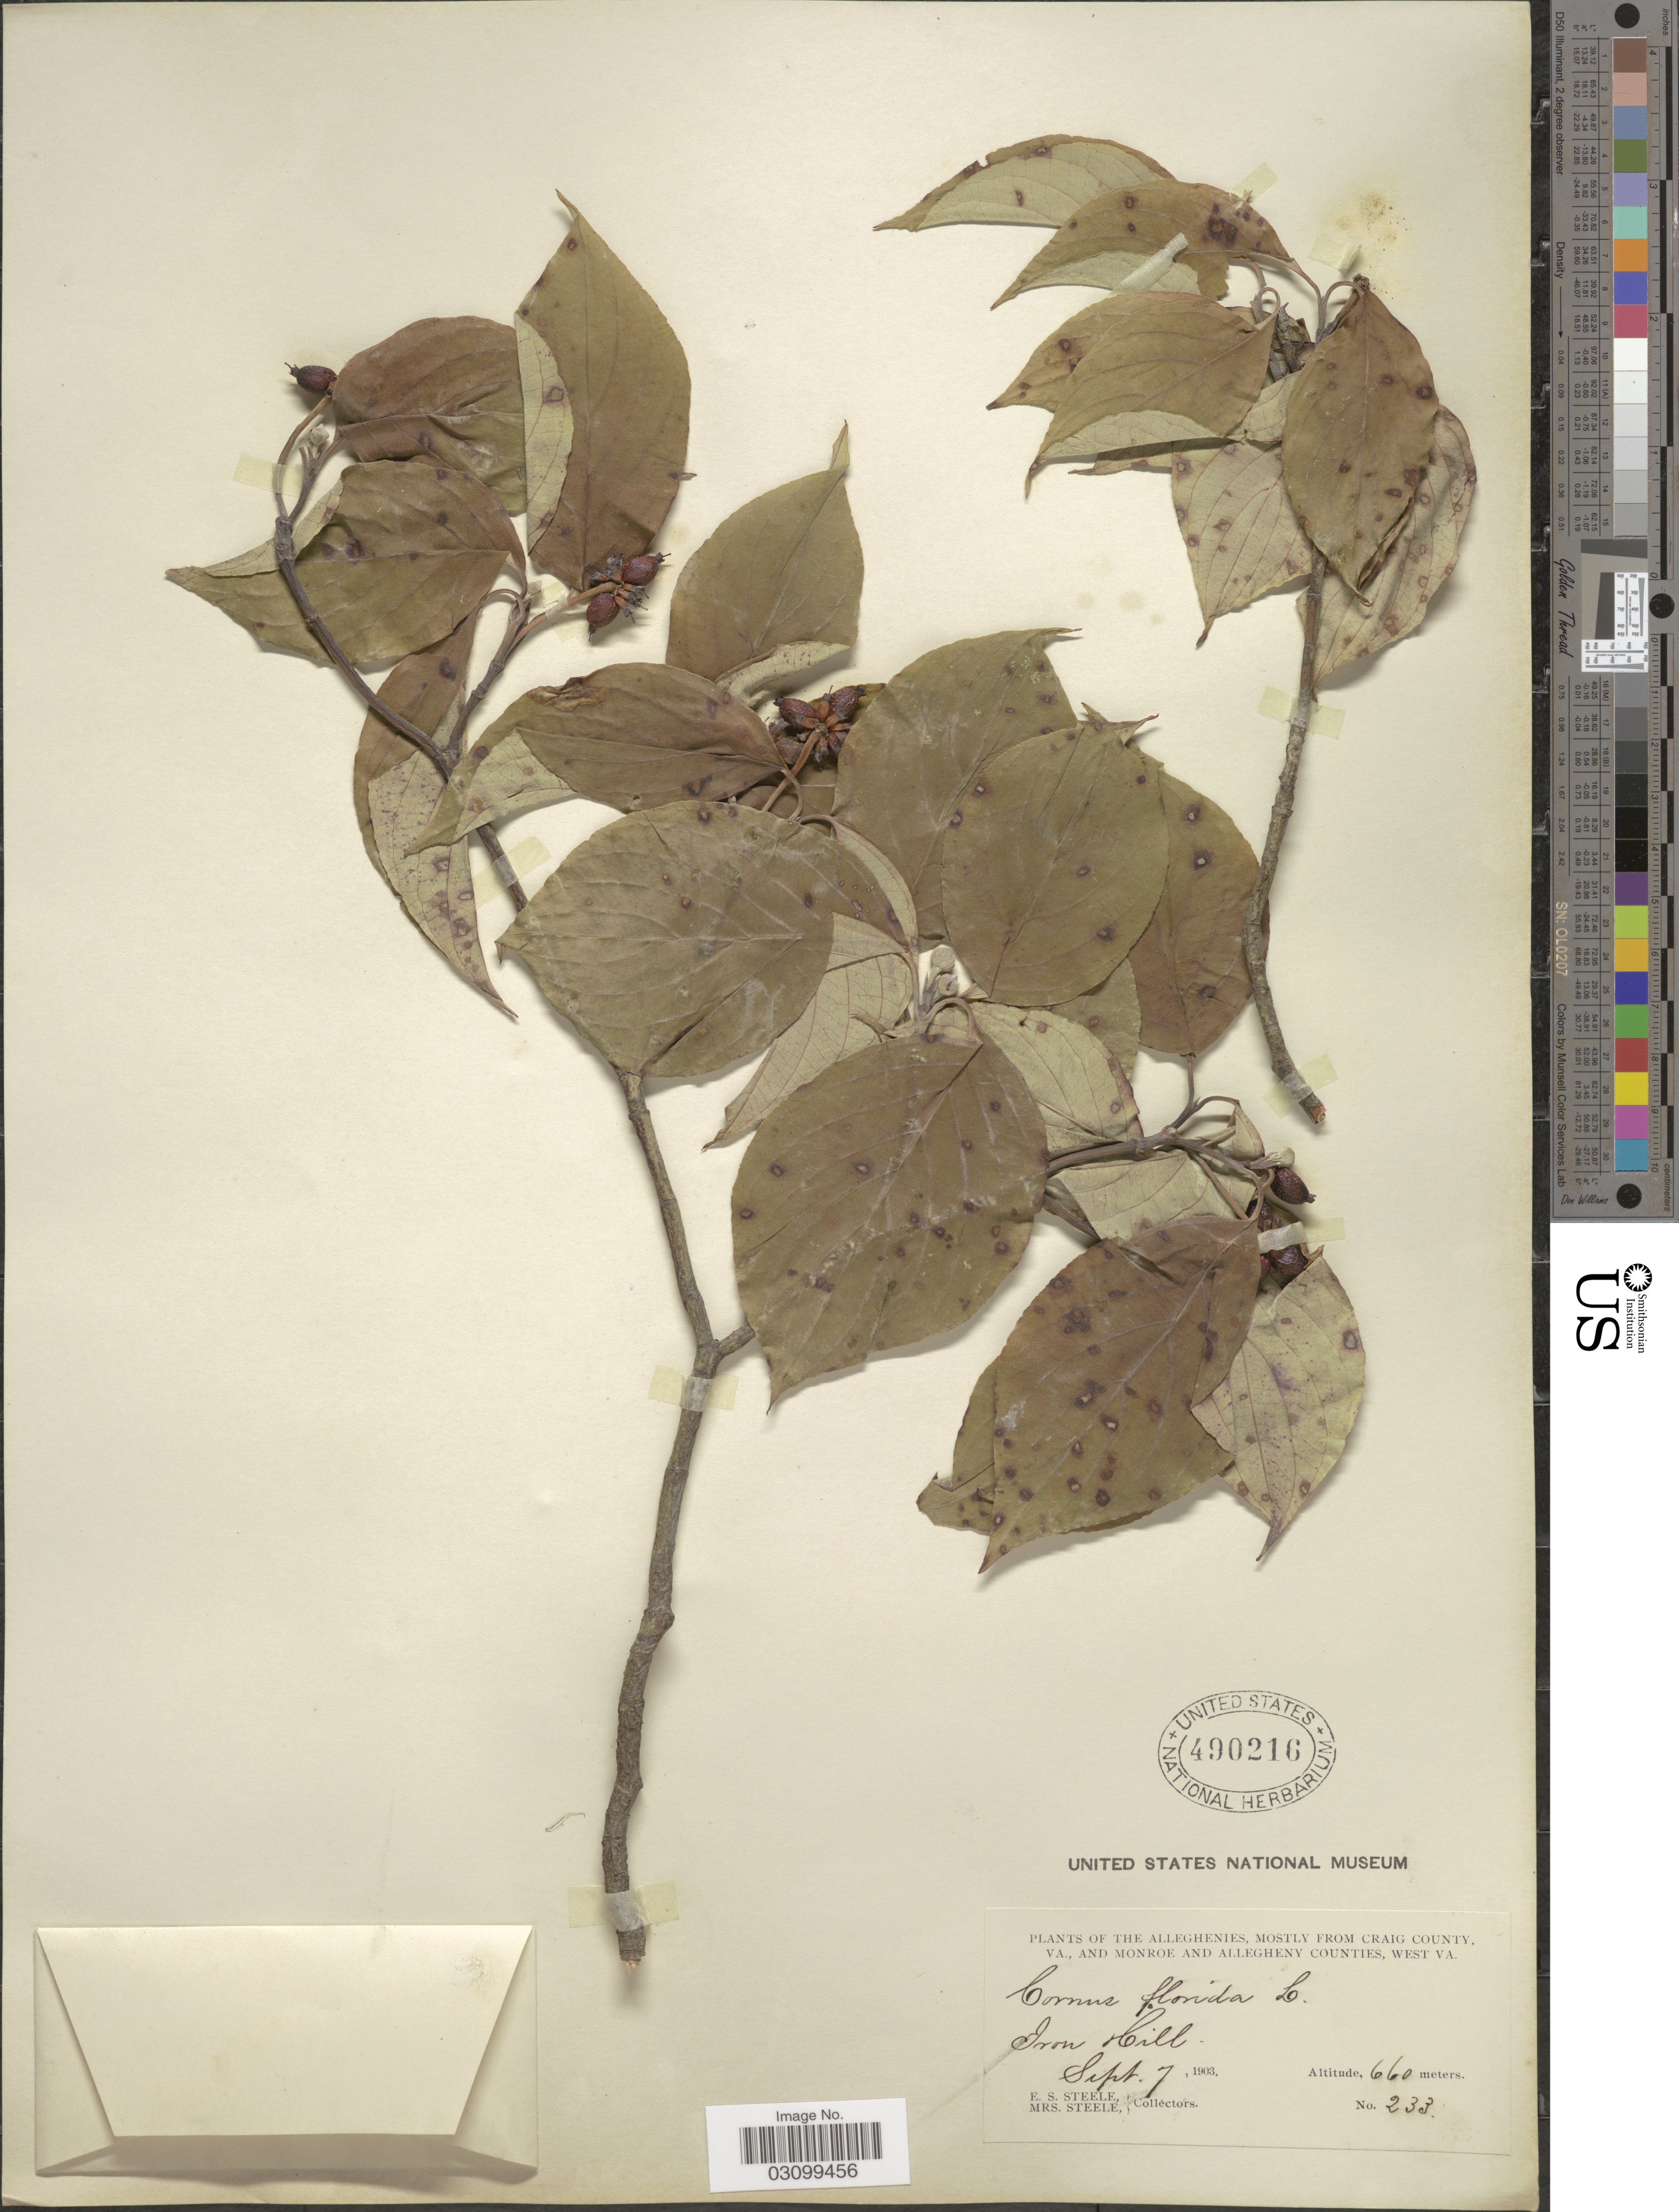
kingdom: Plantae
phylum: Tracheophyta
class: Magnoliopsida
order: Cornales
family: Cornaceae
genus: Cornus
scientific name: Cornus florida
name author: L.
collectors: E. Steele & Mrs. E. S. Steele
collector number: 233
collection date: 1903-09-07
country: United States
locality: Alleghenies, mostly from Craig County, Va., and Monroe and Allegheny Counties, West Va. Iron Hill.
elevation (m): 660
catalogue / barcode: US 490216